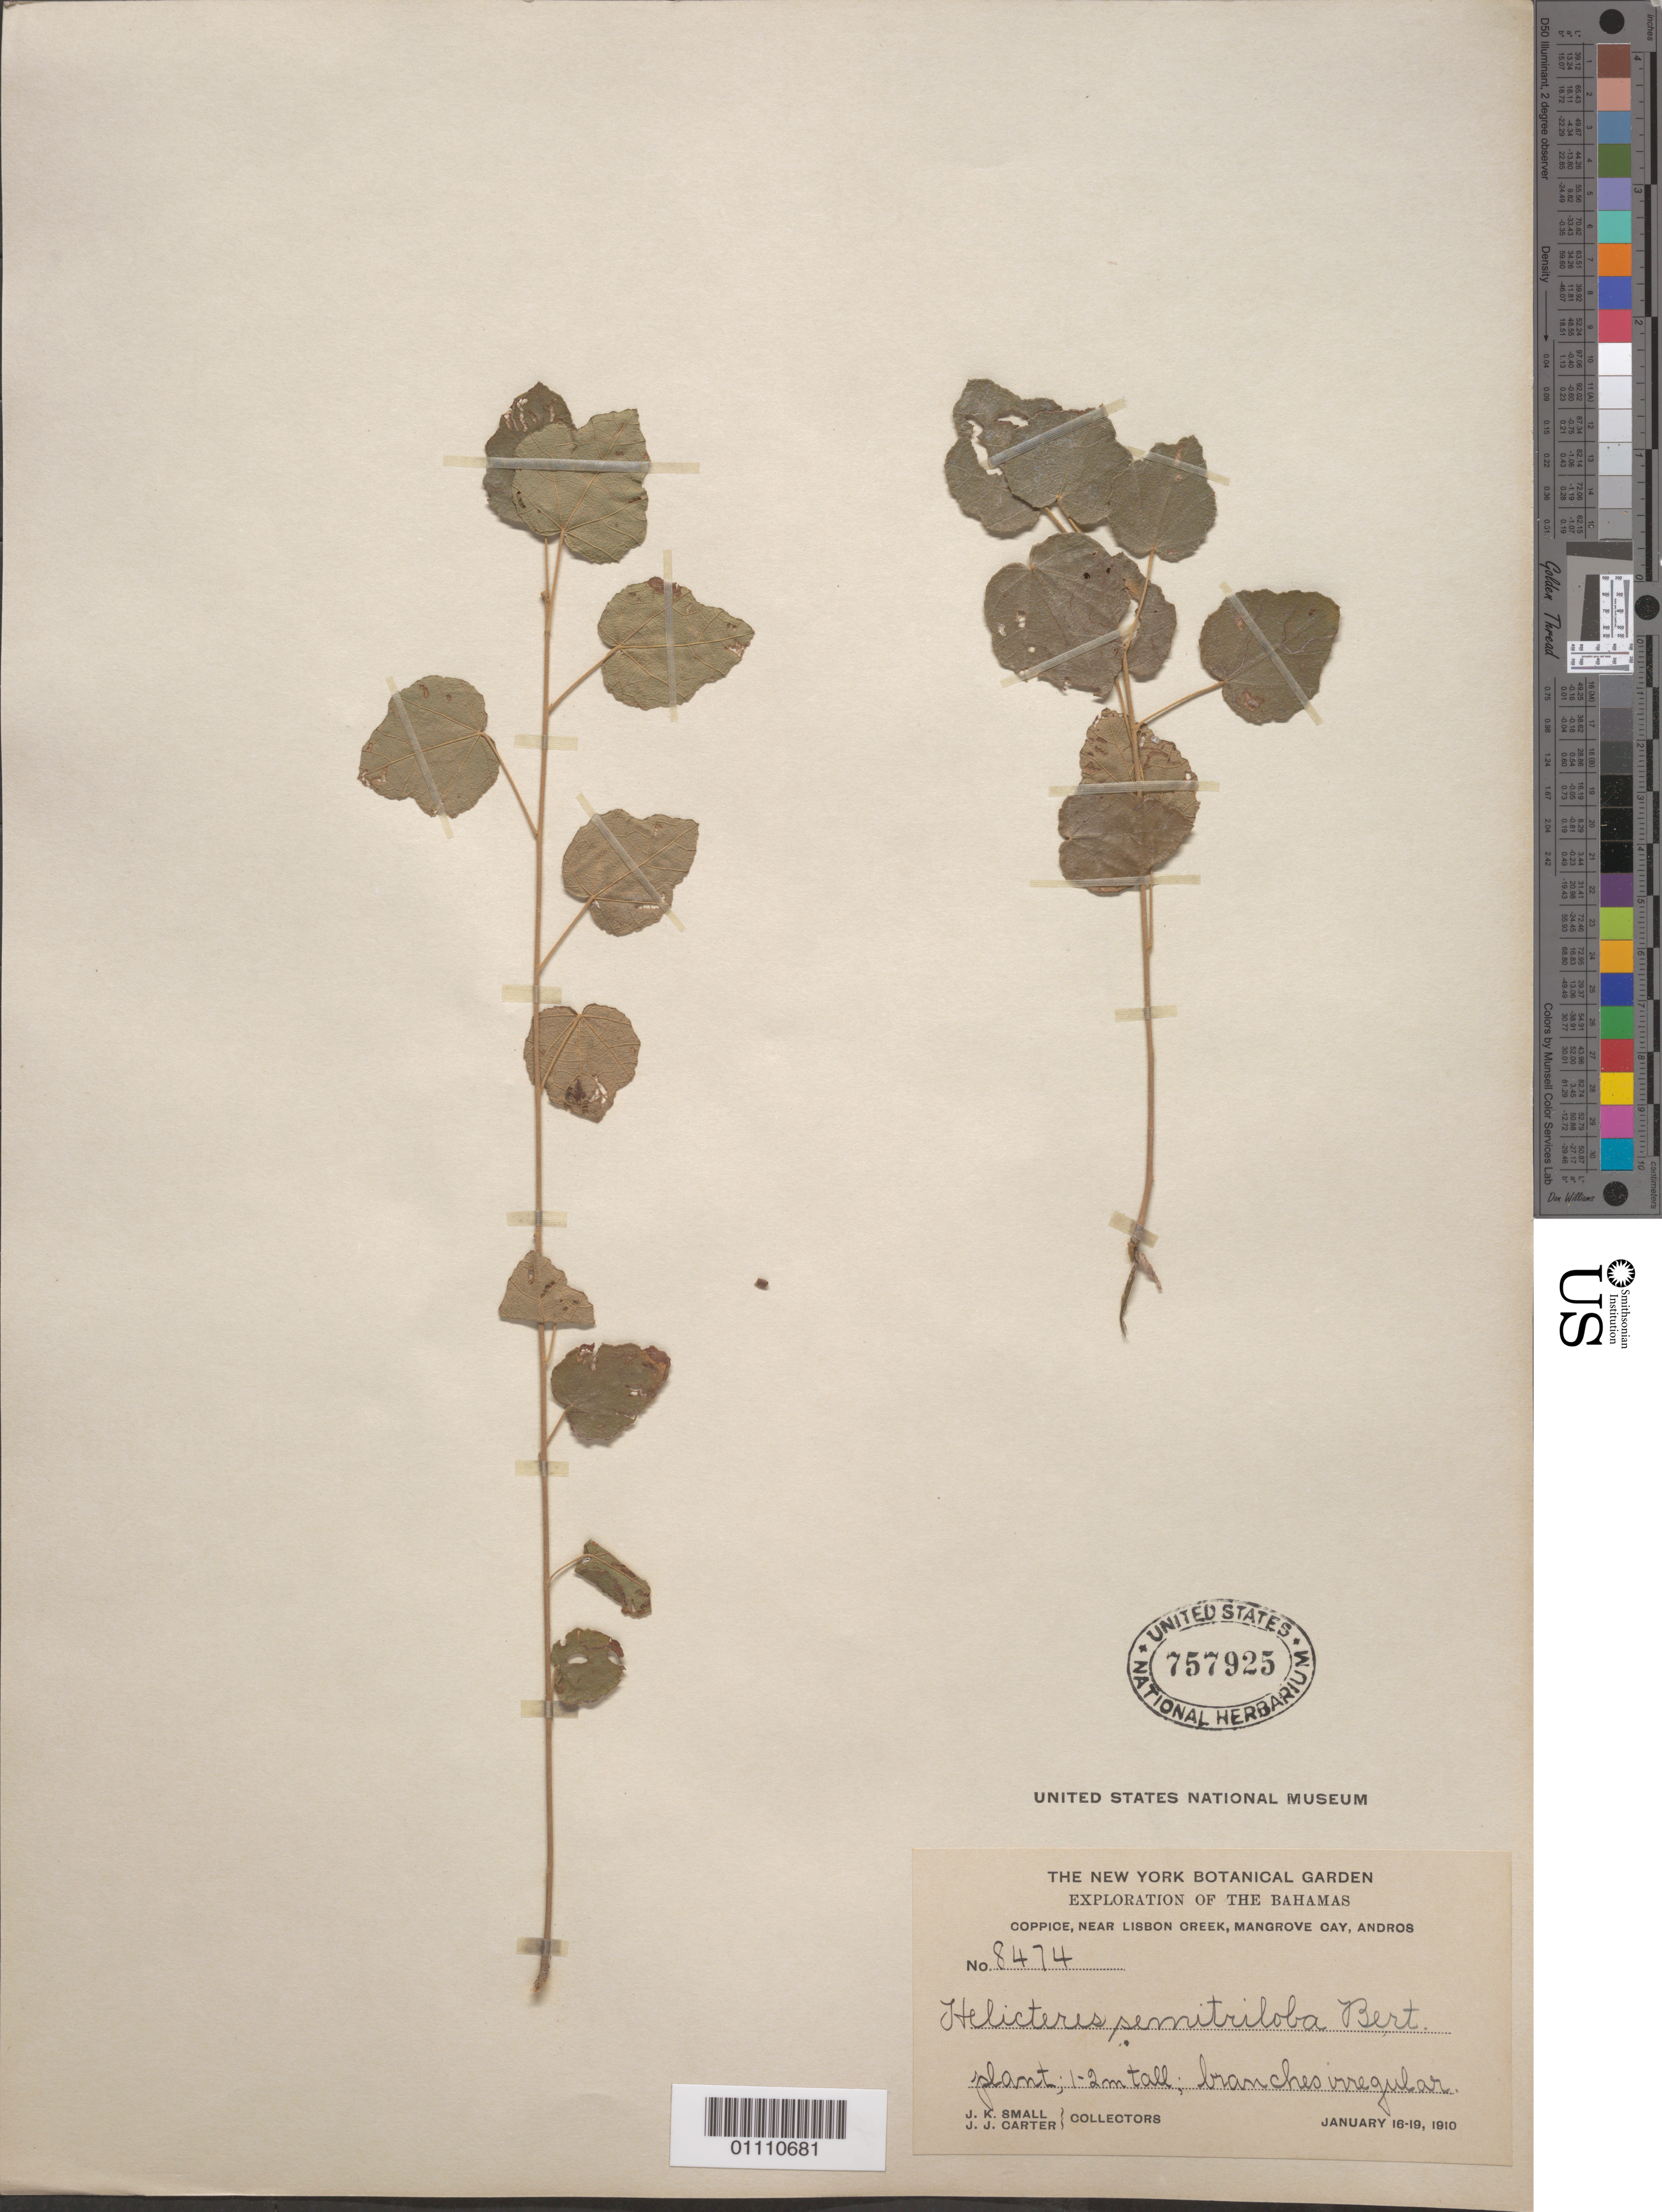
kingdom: Plantae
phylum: Tracheophyta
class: Magnoliopsida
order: Malvales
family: Malvaceae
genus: Helicteres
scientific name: Helicteres semitriloba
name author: Bertero ex DC.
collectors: J. K. Small & J. J. Carter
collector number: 8474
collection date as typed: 16 Jan 1910 to 19 Jan 1910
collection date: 1910-01-16/1910-01-19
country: Bahamas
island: Andros I.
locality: Coppice, near Lisbon Creek, Mangrove Cay, Andros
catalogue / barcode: US 757925